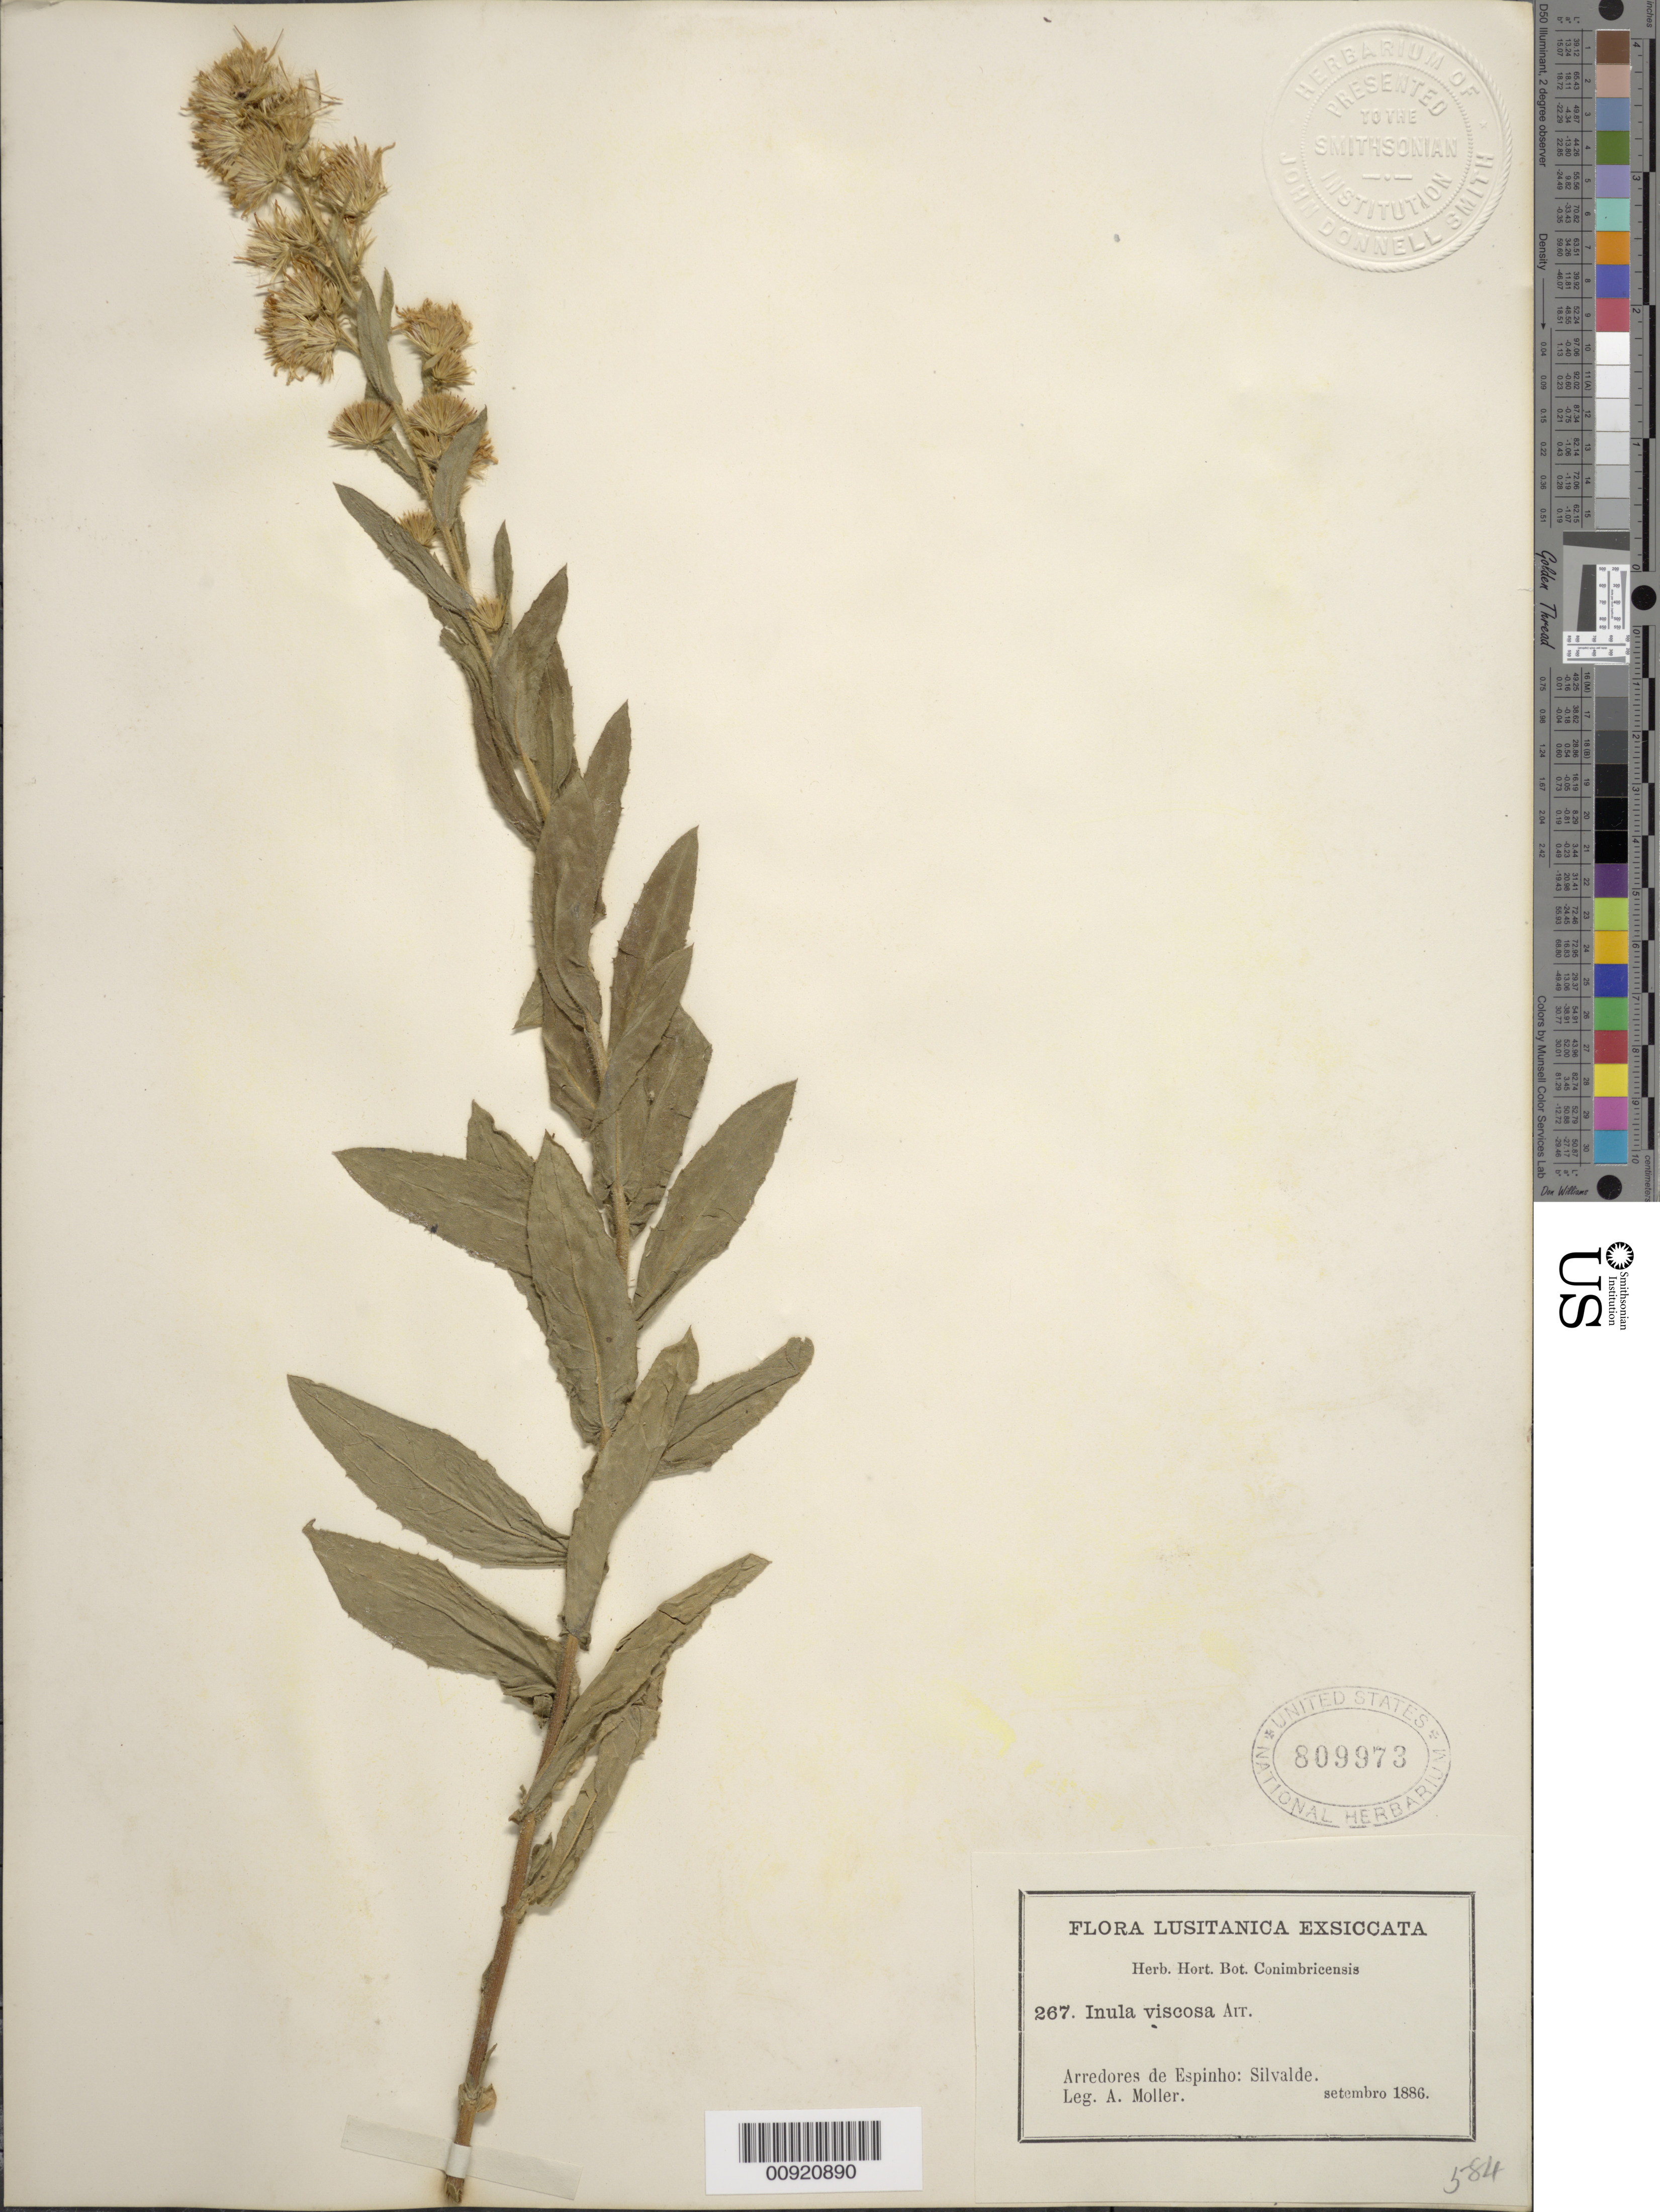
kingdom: Plantae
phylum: Tracheophyta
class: Magnoliopsida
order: Asterales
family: Asteraceae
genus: Inula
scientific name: Inula viscosa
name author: (L.) Aiton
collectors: A. Moller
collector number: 267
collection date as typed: Sep 1886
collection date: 1886-09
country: Portugal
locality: Arredores de Espinho: Silvalde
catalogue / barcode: US 809973